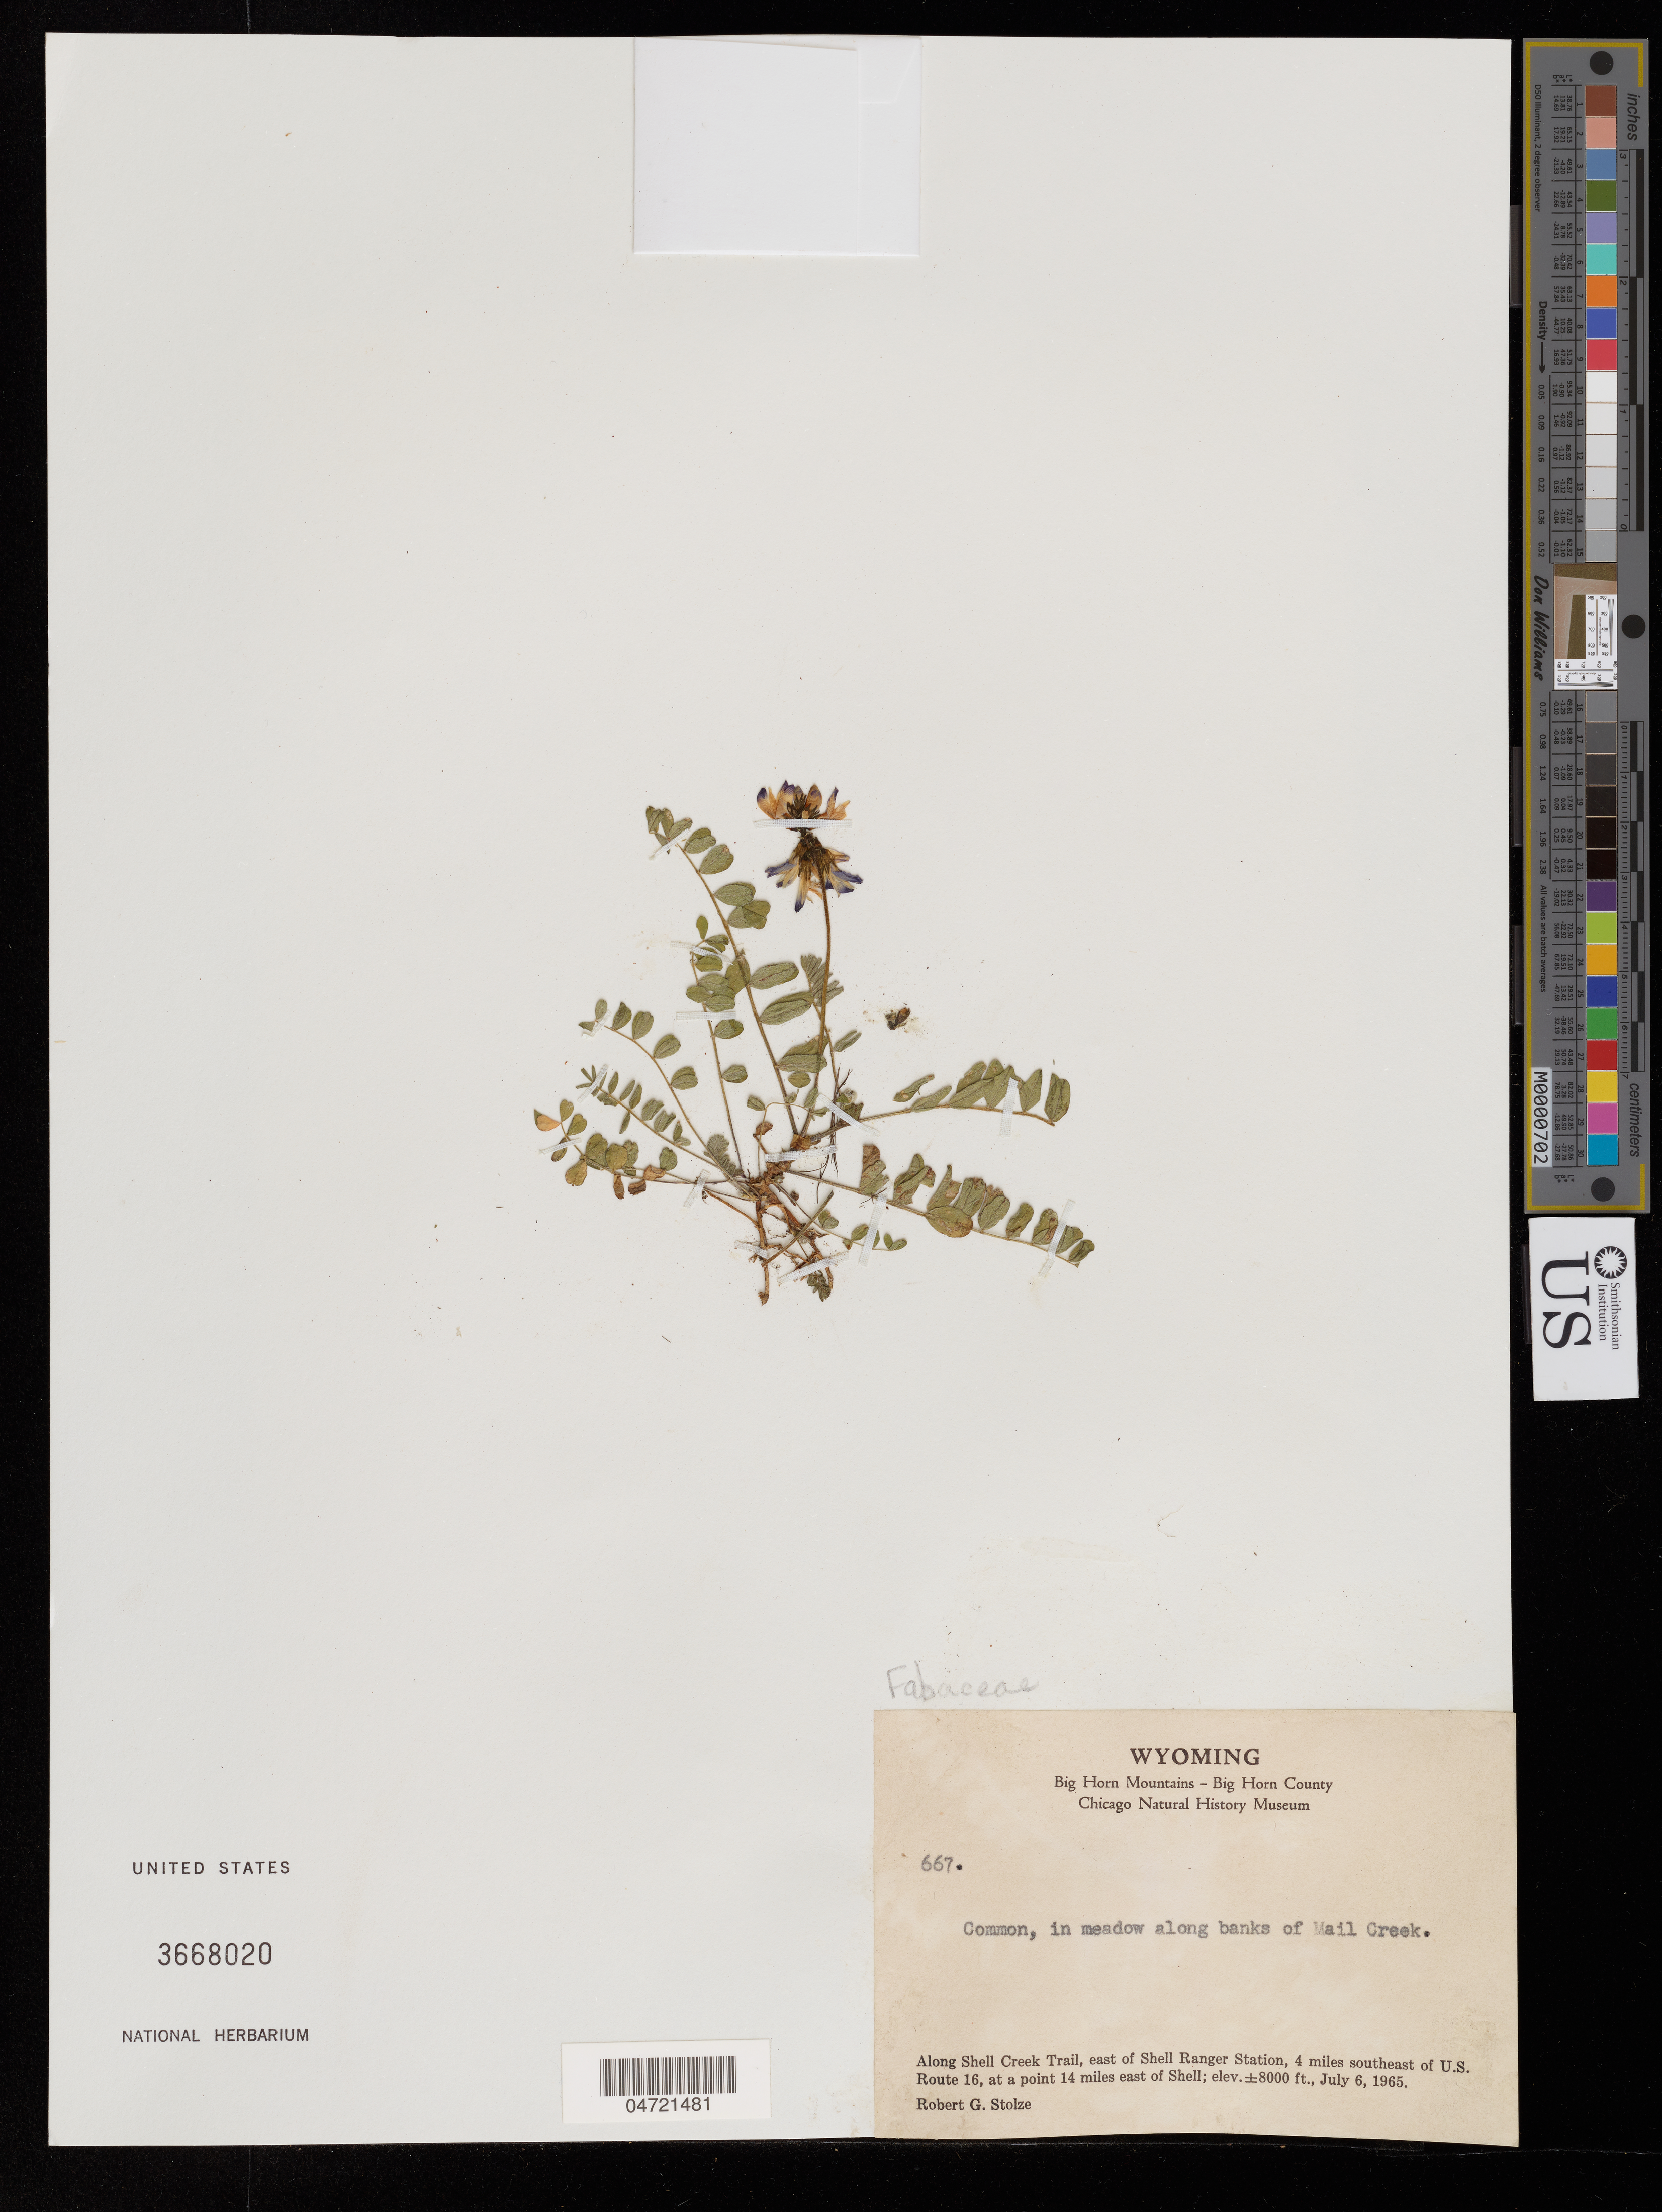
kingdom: Plantae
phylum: Tracheophyta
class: Magnoliopsida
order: Fabales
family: Fabaceae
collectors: R. G. Stolze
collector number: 667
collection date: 1965-07-06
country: United States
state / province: Wyoming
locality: Big Horn Mountains- Big Horn County. Along Shell Creek Trail, east of Shell Ranger Station, 4 miles southeast of U.S. Route 16, at a point 14 miles east of Shell.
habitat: in meadow along banks of Mail Creek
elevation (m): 2438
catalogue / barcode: US 3668020